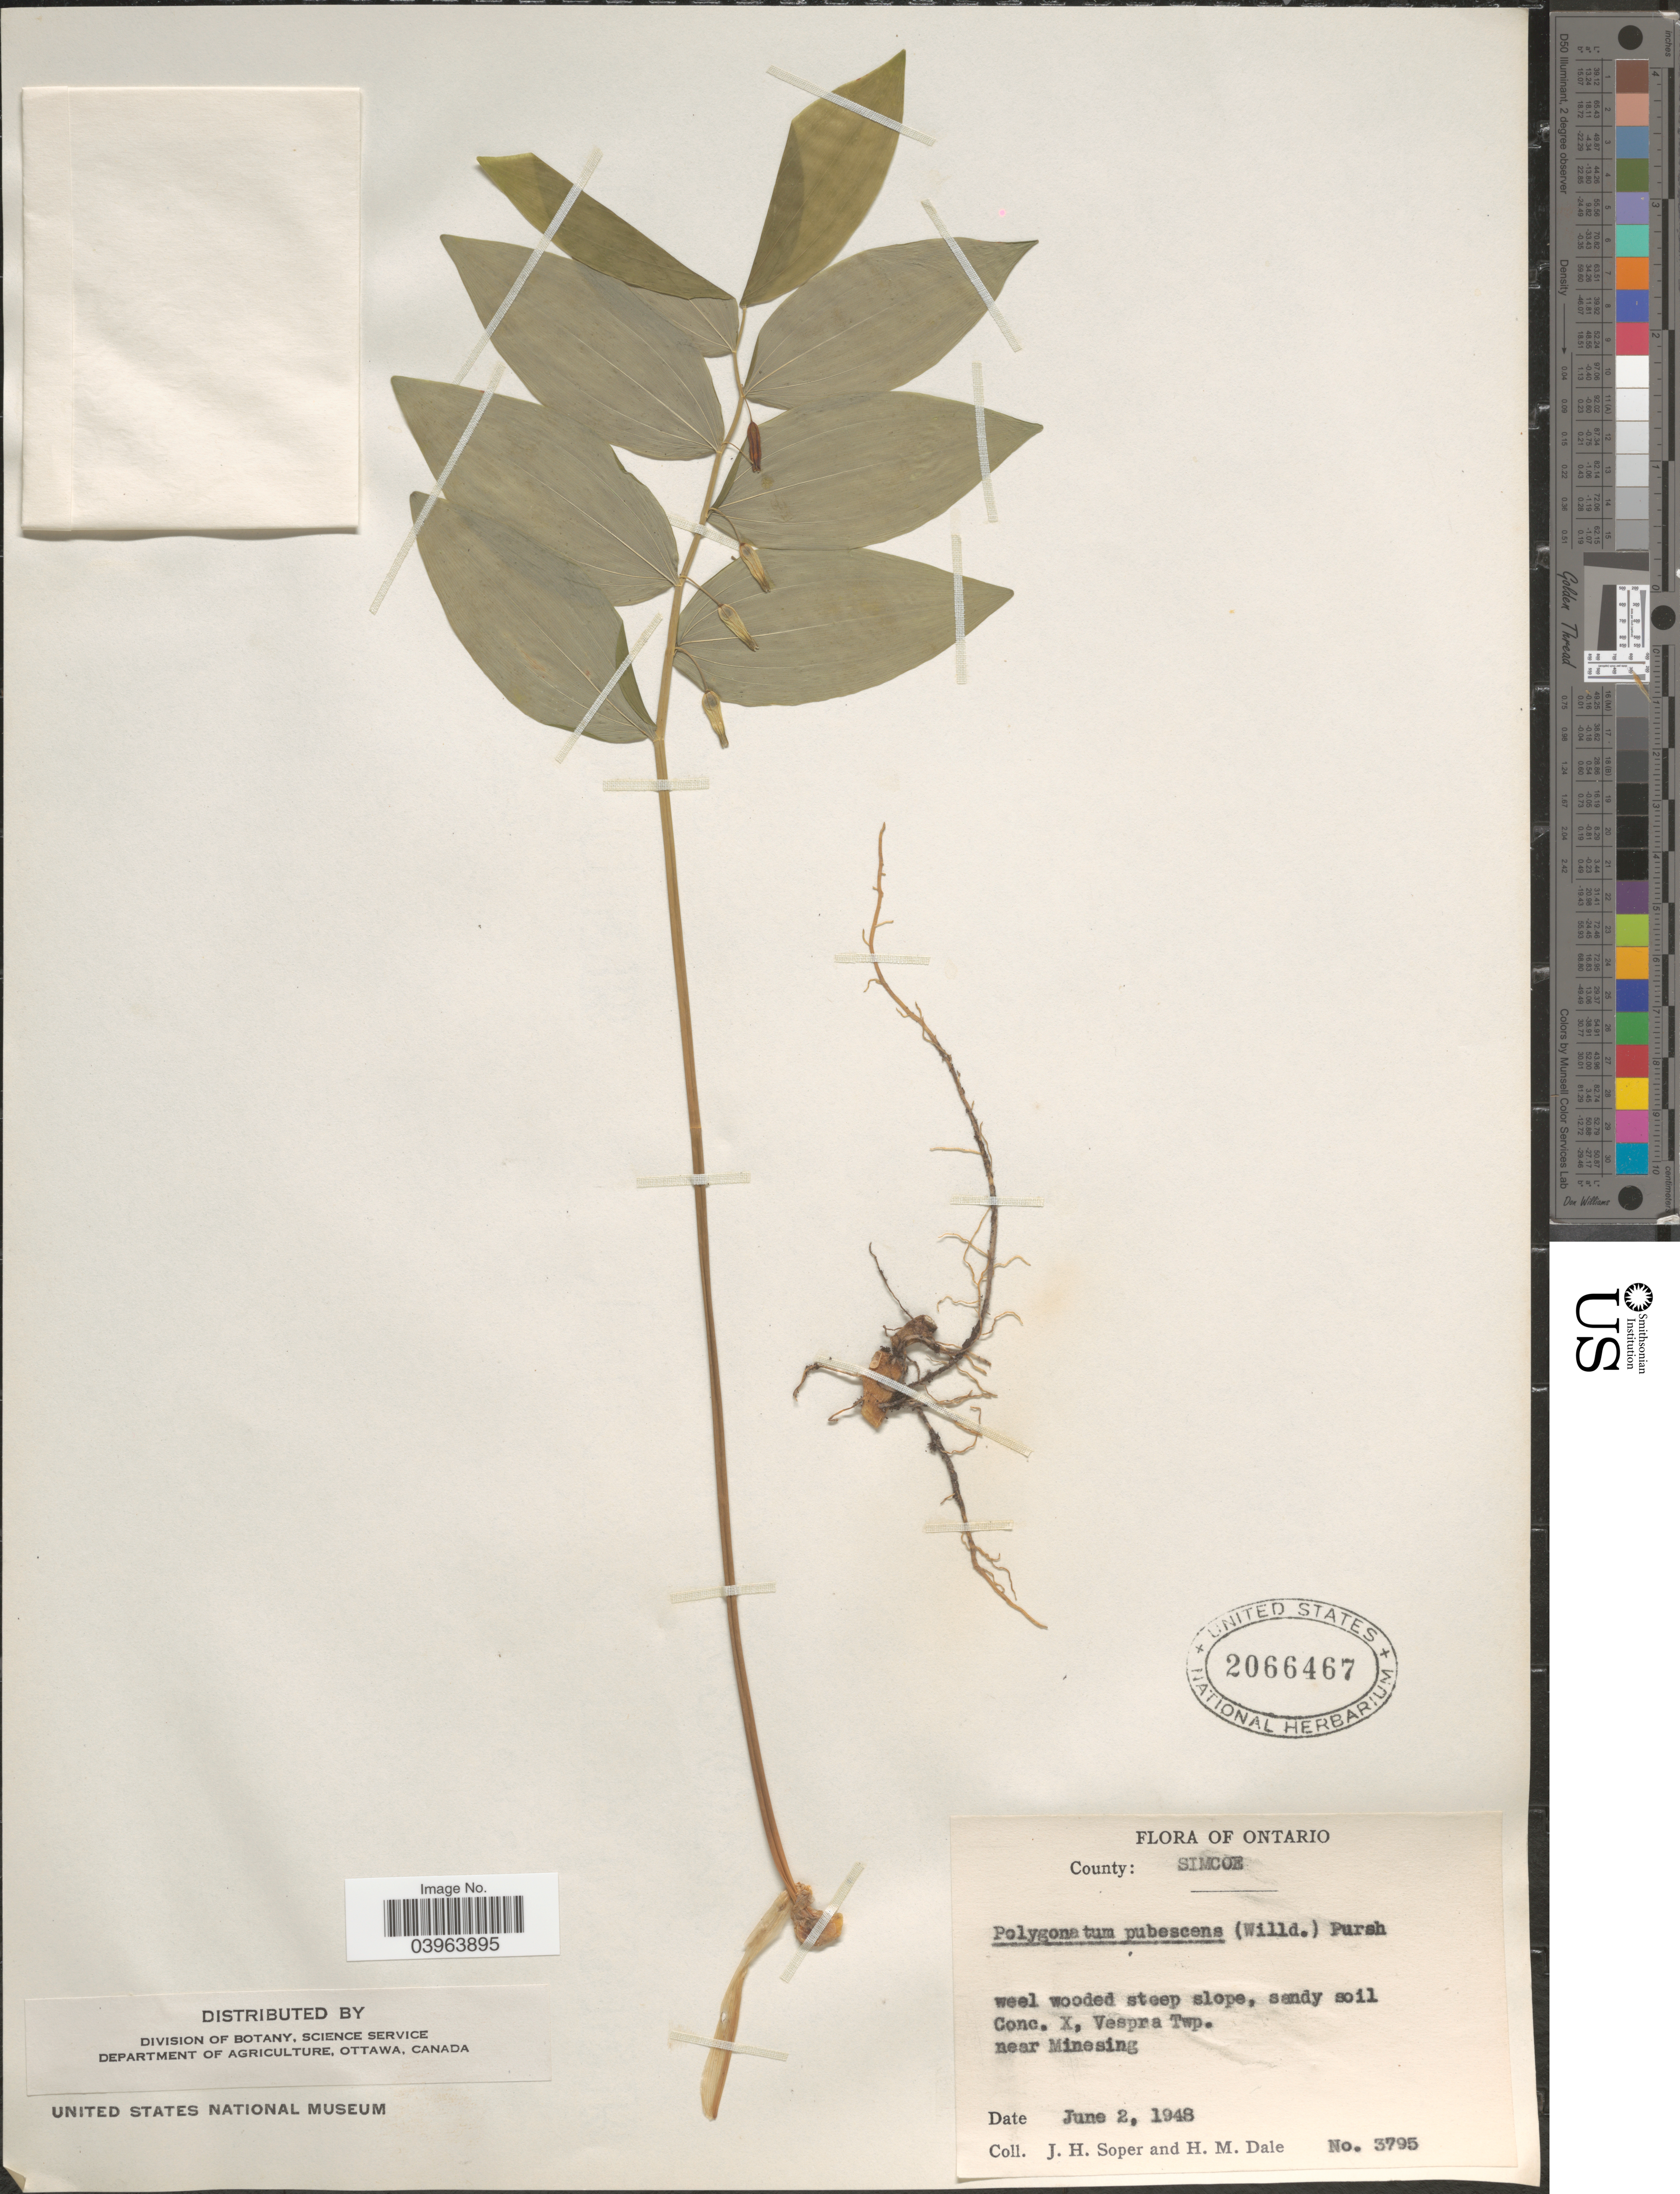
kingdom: Plantae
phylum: Tracheophyta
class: Liliopsida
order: Asparagales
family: Asparagaceae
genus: Polygonatum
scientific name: Polygonatum pubescens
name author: (Willd.) Pursh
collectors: J. H. Soper & H. M. Dale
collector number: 3795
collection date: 1948-06-02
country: Canada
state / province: Ontario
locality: County: Simcoe. Conc. X, Vespra Twp. near Minesing.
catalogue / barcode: US 2066467